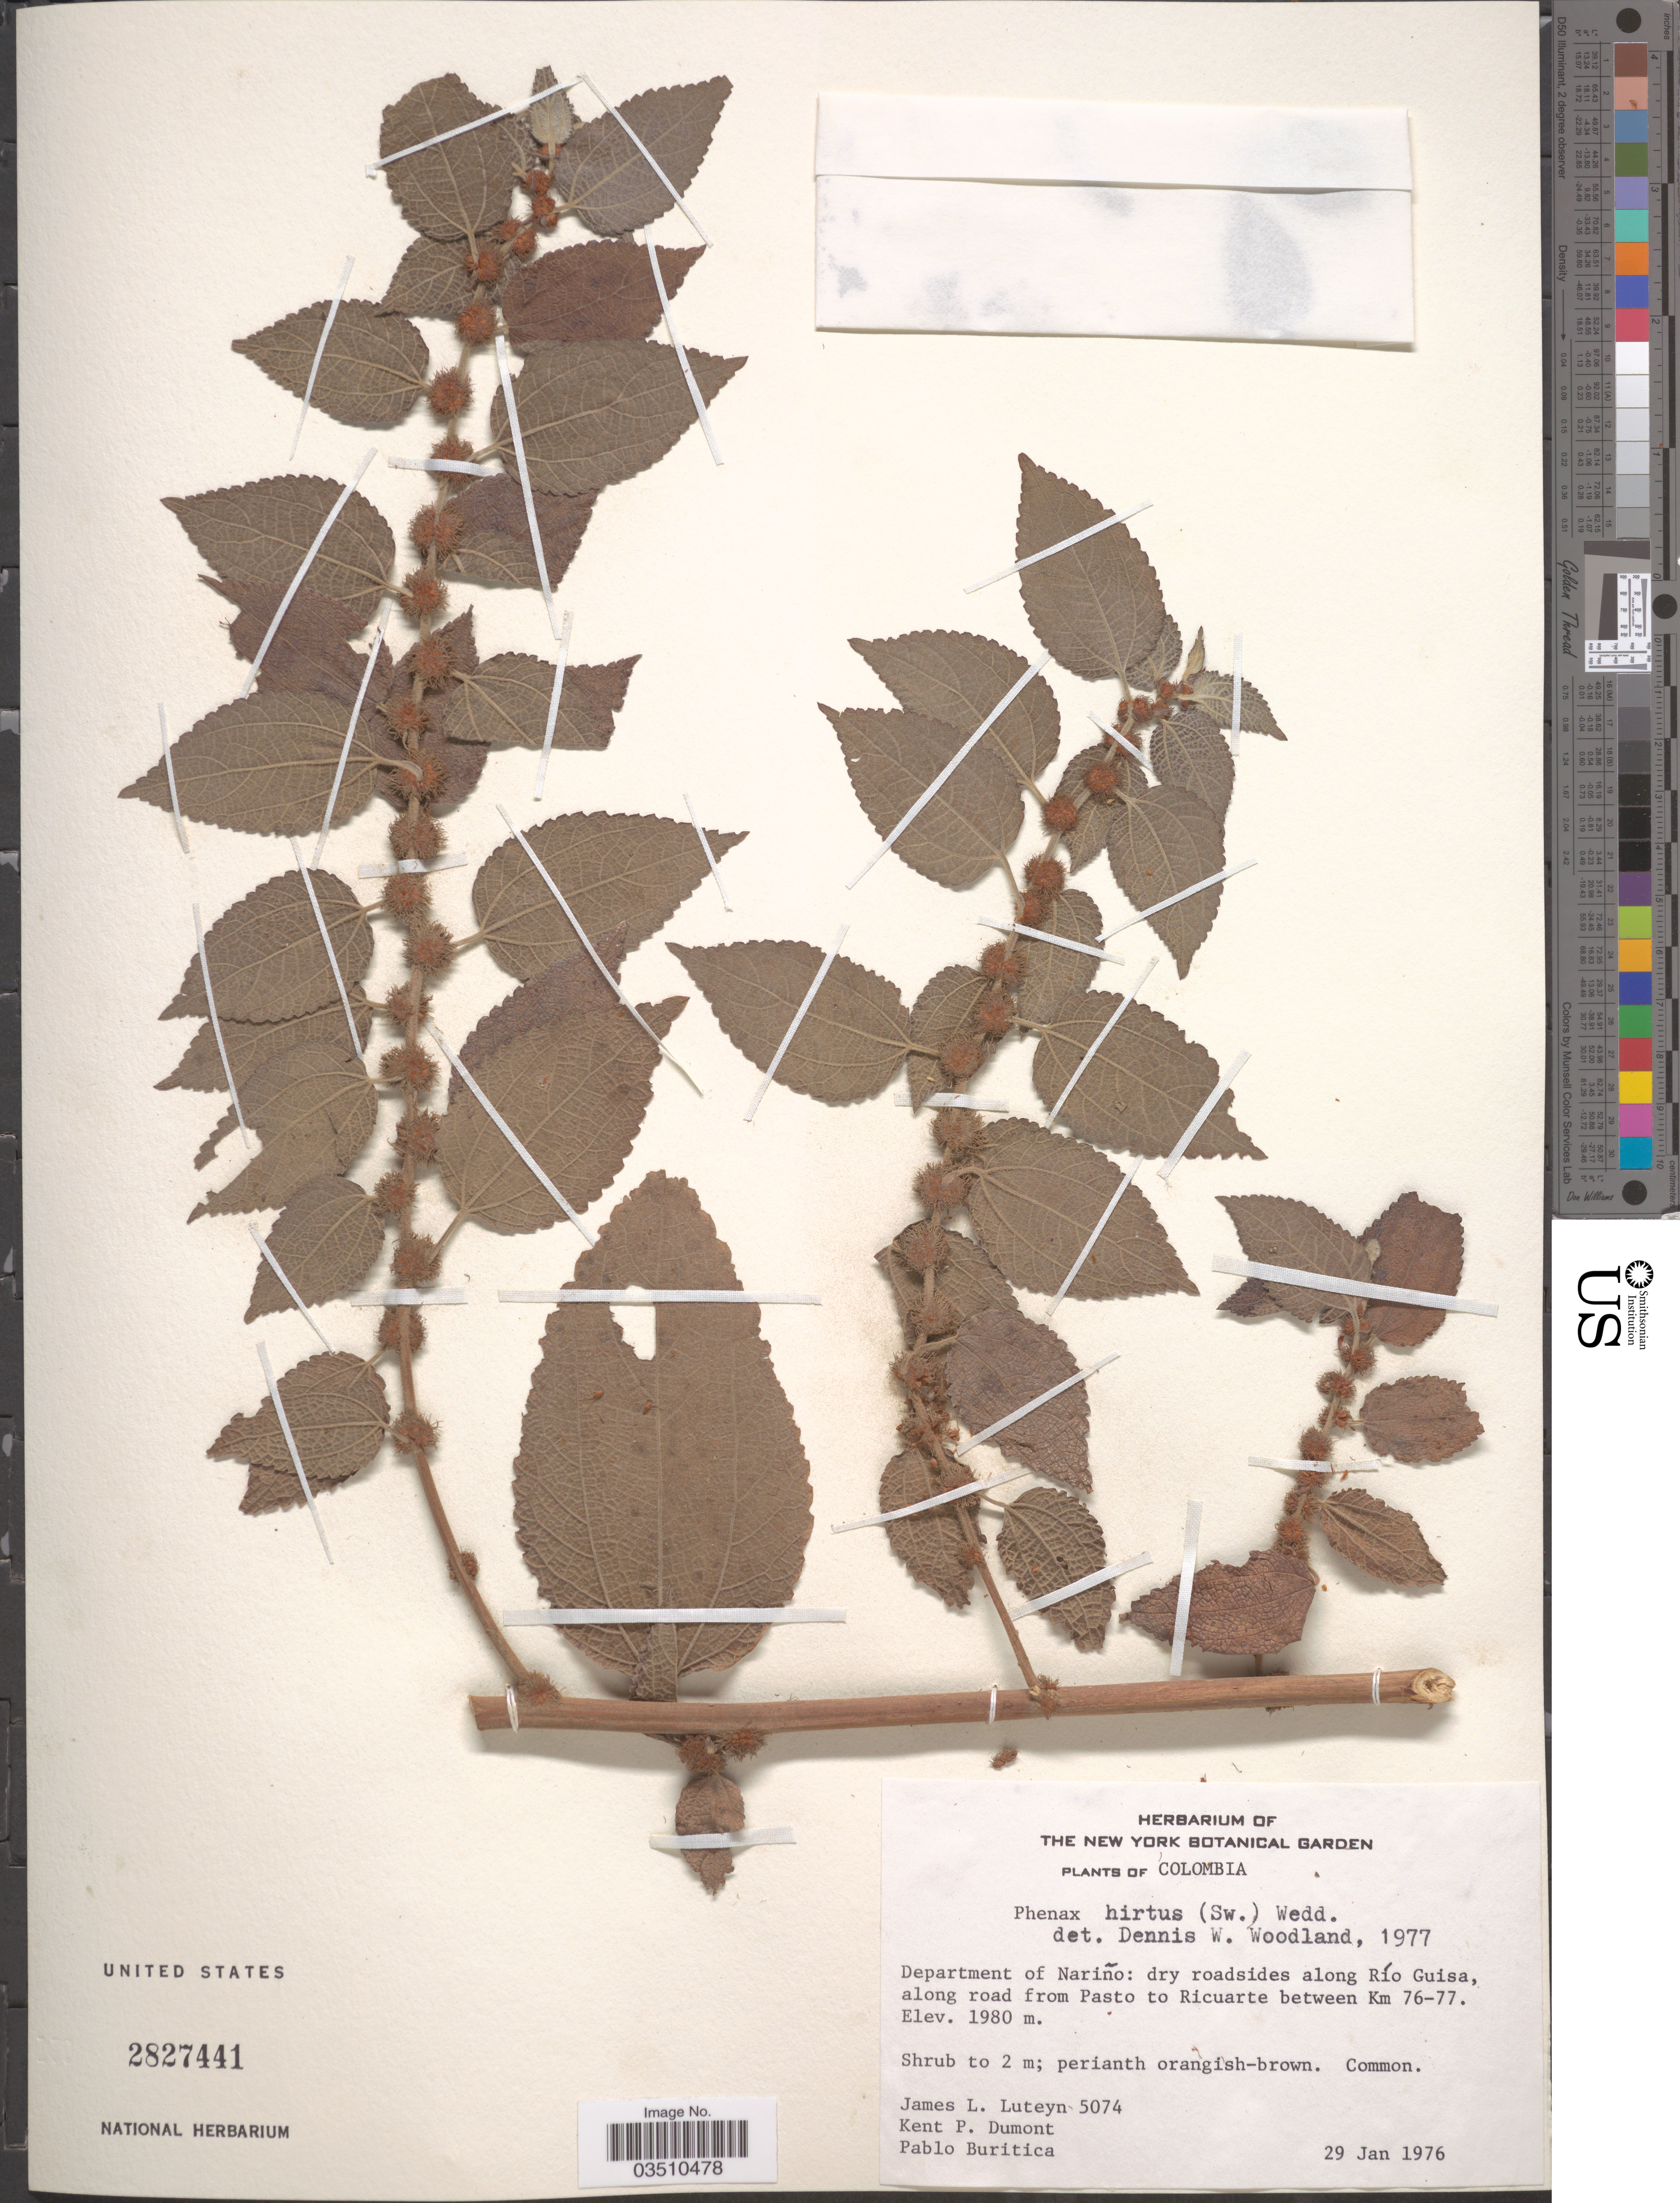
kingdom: Plantae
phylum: Tracheophyta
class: Magnoliopsida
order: Rosales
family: Urticaceae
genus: Phenax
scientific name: Phenax hirtus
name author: (Sw.) Wedd.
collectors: J. Luteyn, K. P. Dumont & P. Buritica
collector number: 5074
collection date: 1976-01-29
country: Colombia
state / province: Nariño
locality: Department of Nariño: dry roadsides along Río Guisa, along road from Pasto to Ricuarte between Km 76-77.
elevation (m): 1980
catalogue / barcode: US 2827441